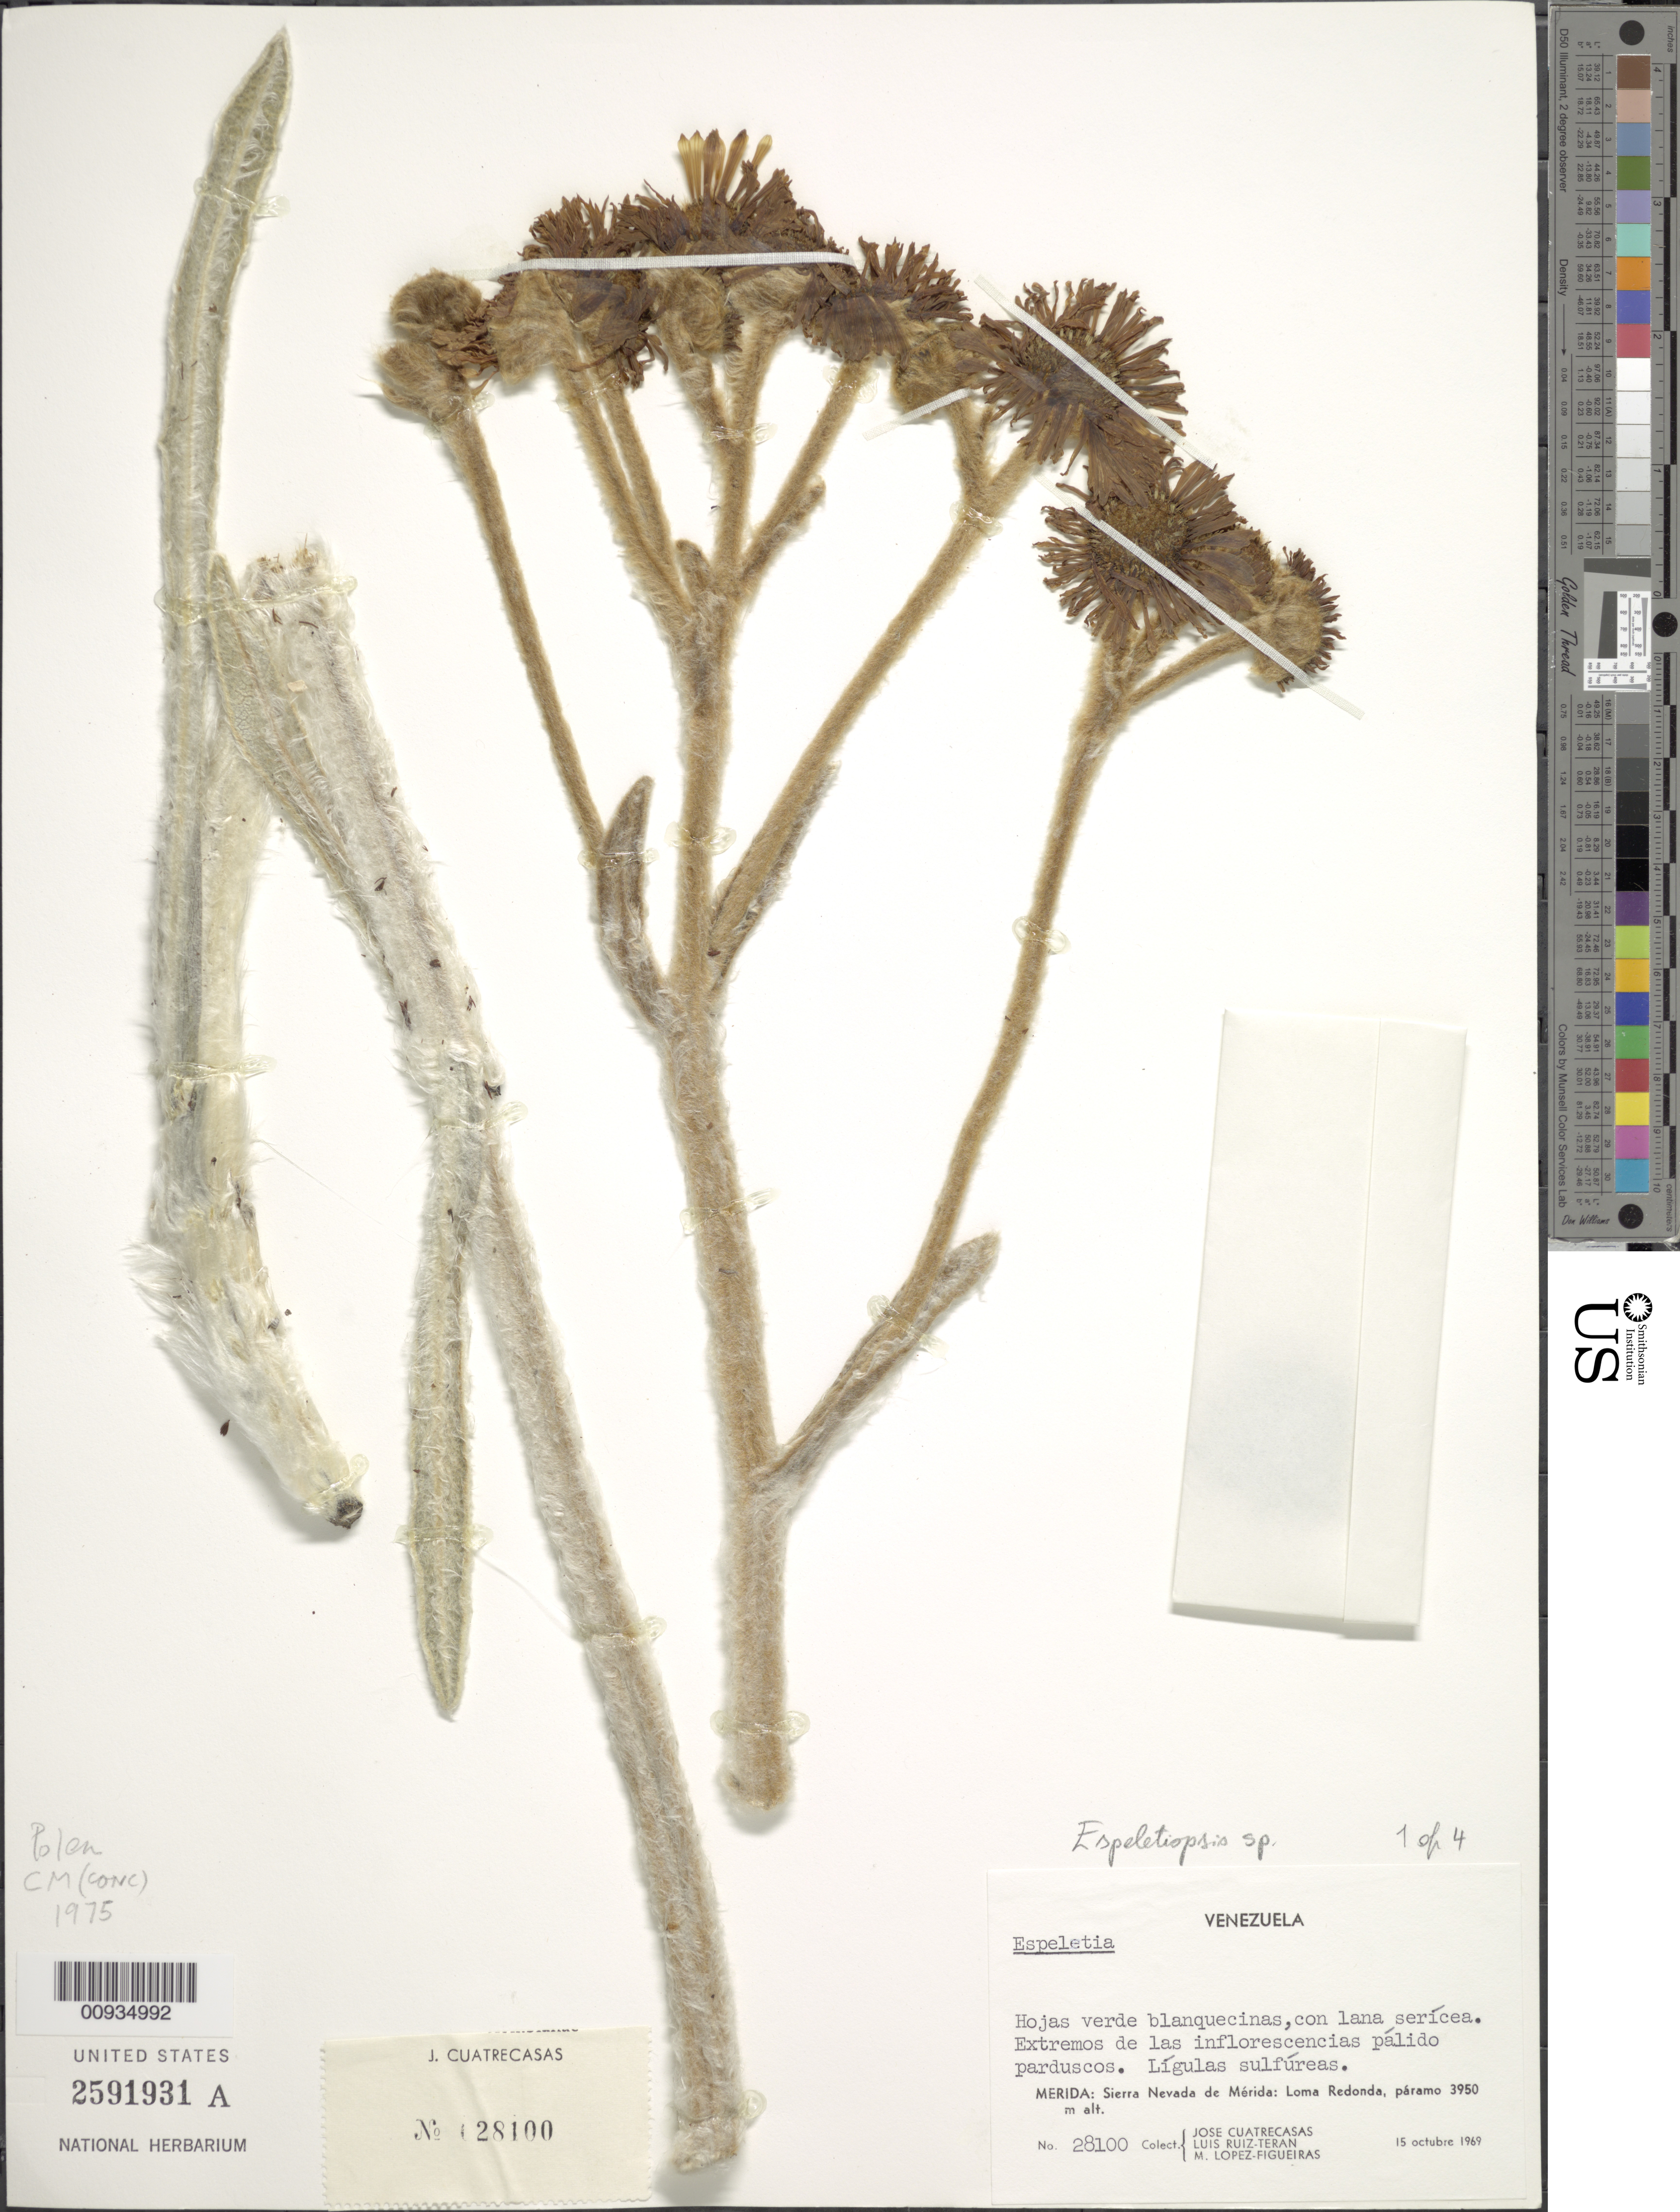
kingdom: Plantae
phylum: Tracheophyta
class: Magnoliopsida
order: Asterales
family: Asteraceae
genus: Espeletiopsis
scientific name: Espeletiopsis sp.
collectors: J. Cuatrecasas, L. E. Ruíz-Terán & M. López Figueiras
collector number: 28100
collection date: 1969-10-15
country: Venezuela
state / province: Mérida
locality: Loma Redonda, páramo abajo de la estación teleférica. Sierra Nevada de Mérida.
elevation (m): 3950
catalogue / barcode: US 2591931A